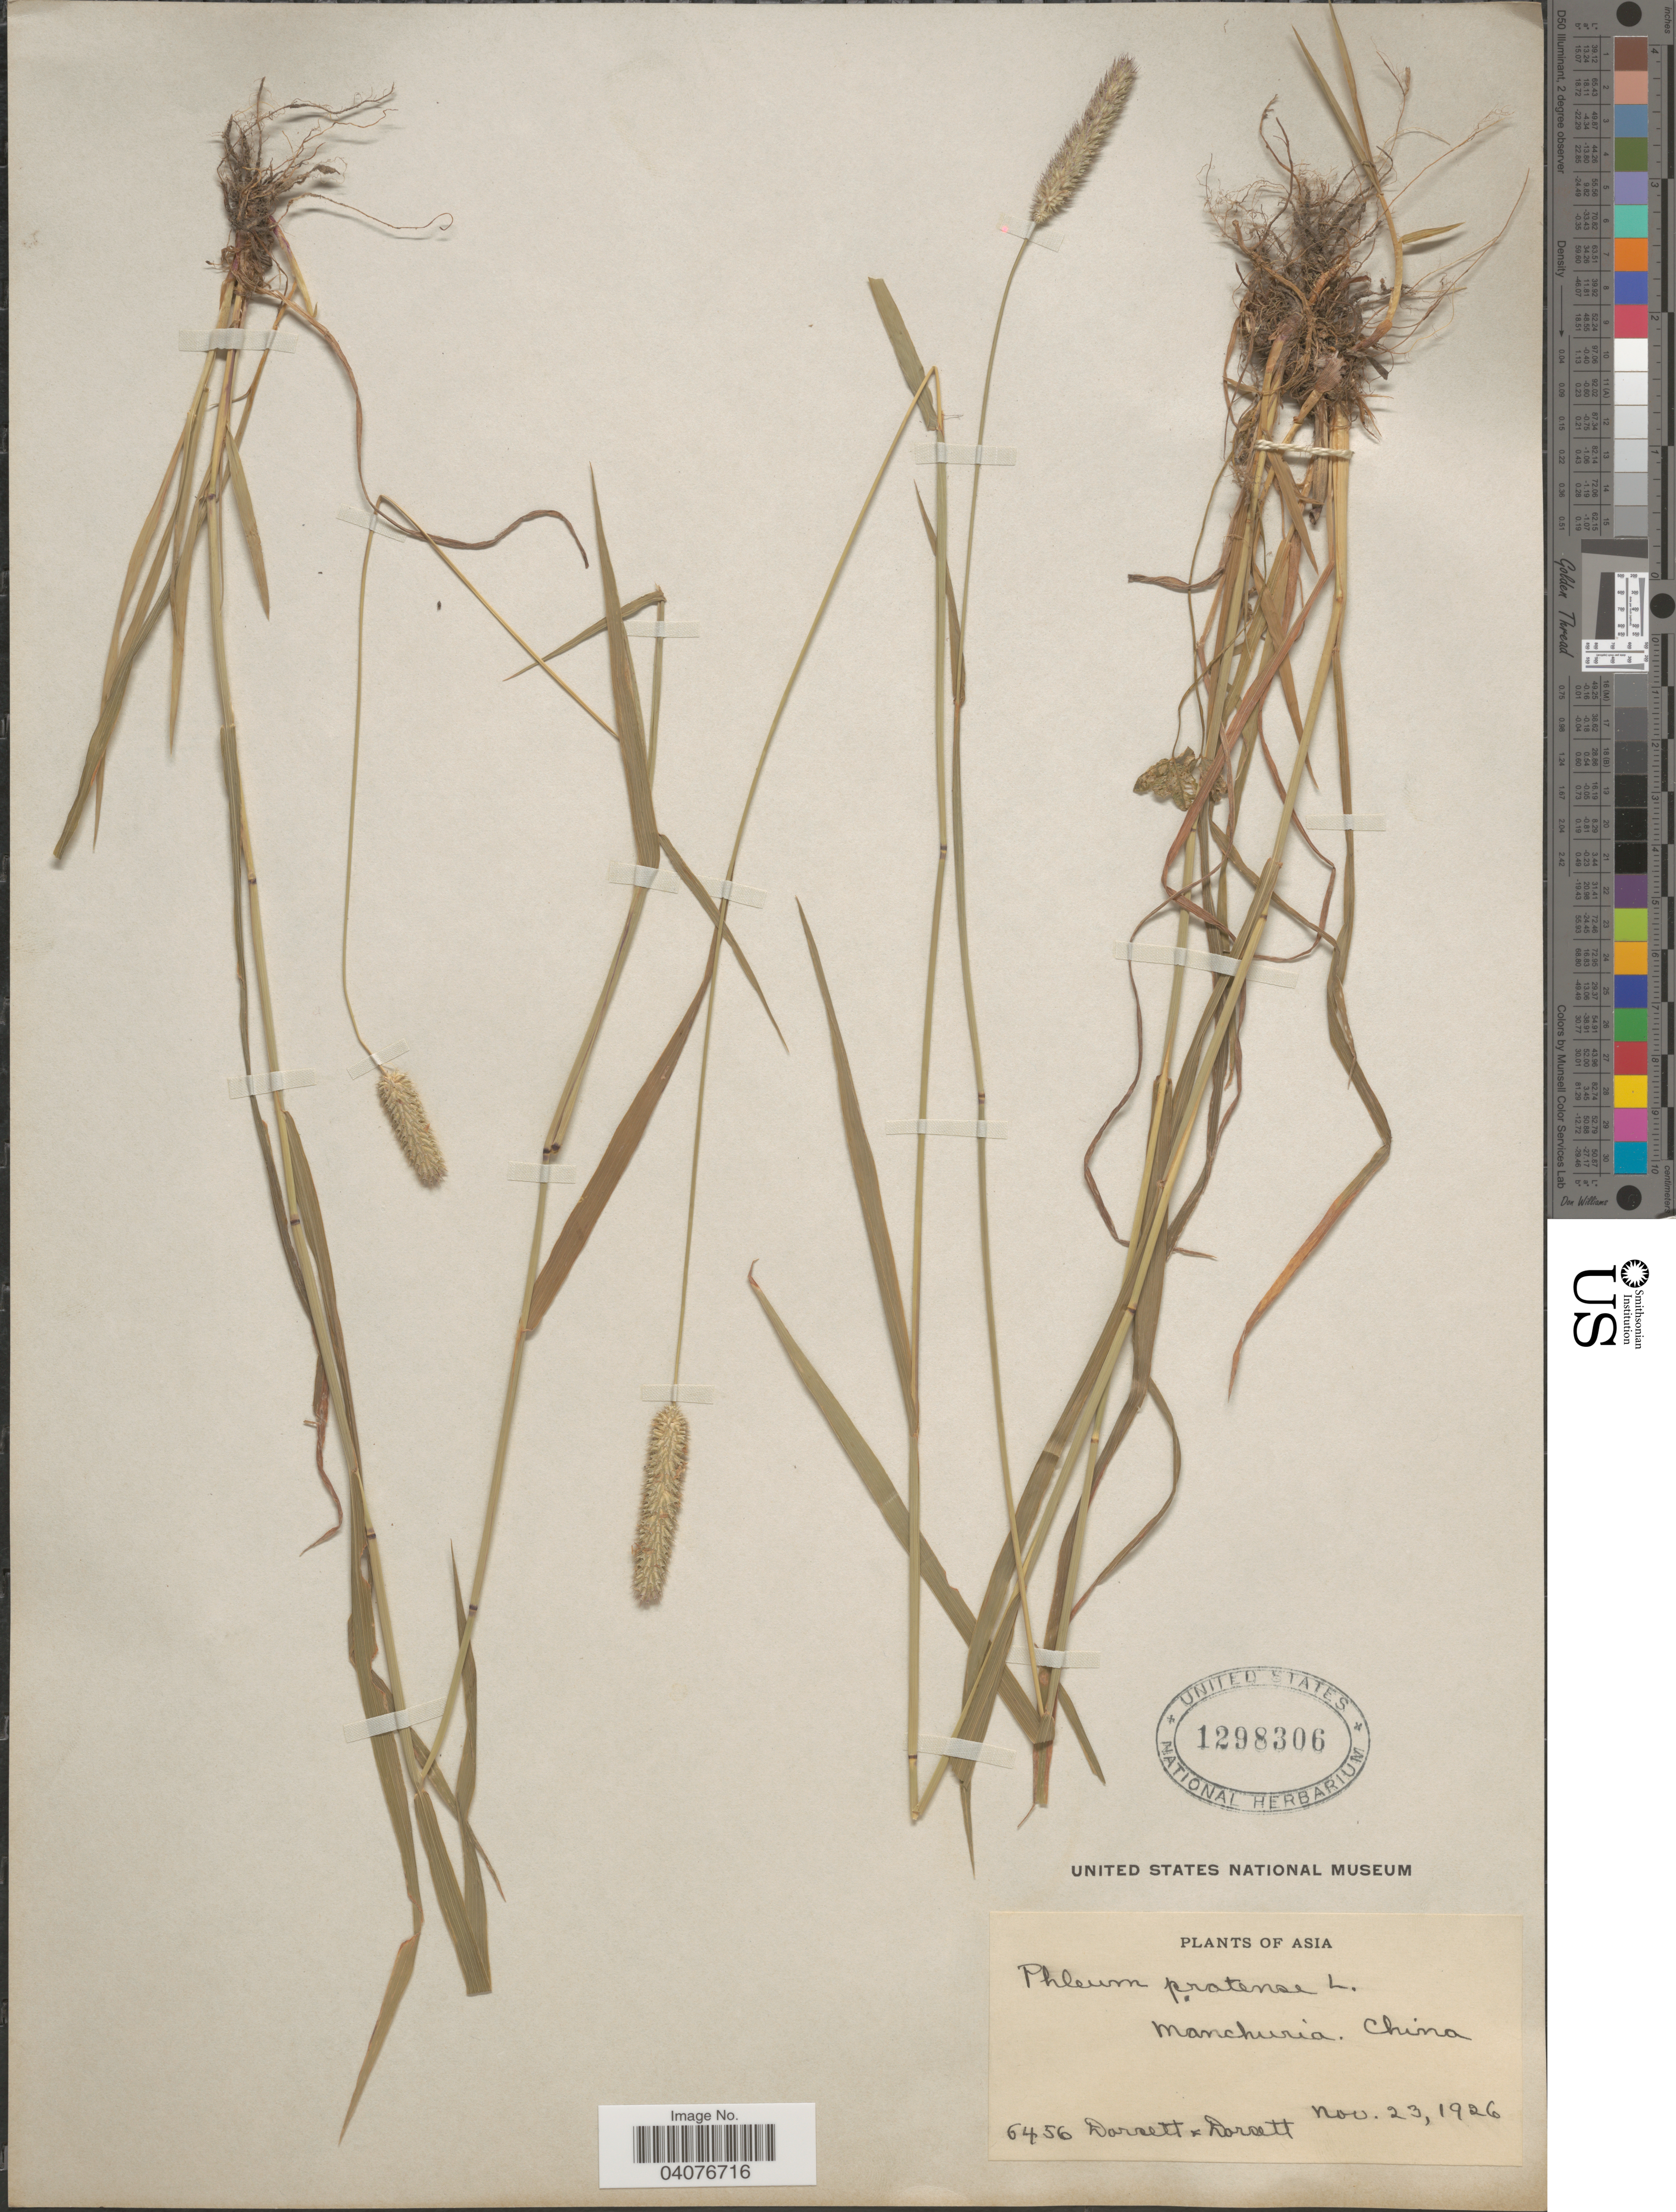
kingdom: Plantae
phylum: Tracheophyta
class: Liliopsida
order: Poales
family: Poaceae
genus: Phleum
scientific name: Phleum pratense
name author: L.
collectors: -- Dorsett & -- Dorsett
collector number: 6456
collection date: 1926-11-23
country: China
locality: Manchuria.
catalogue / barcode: US 1298306